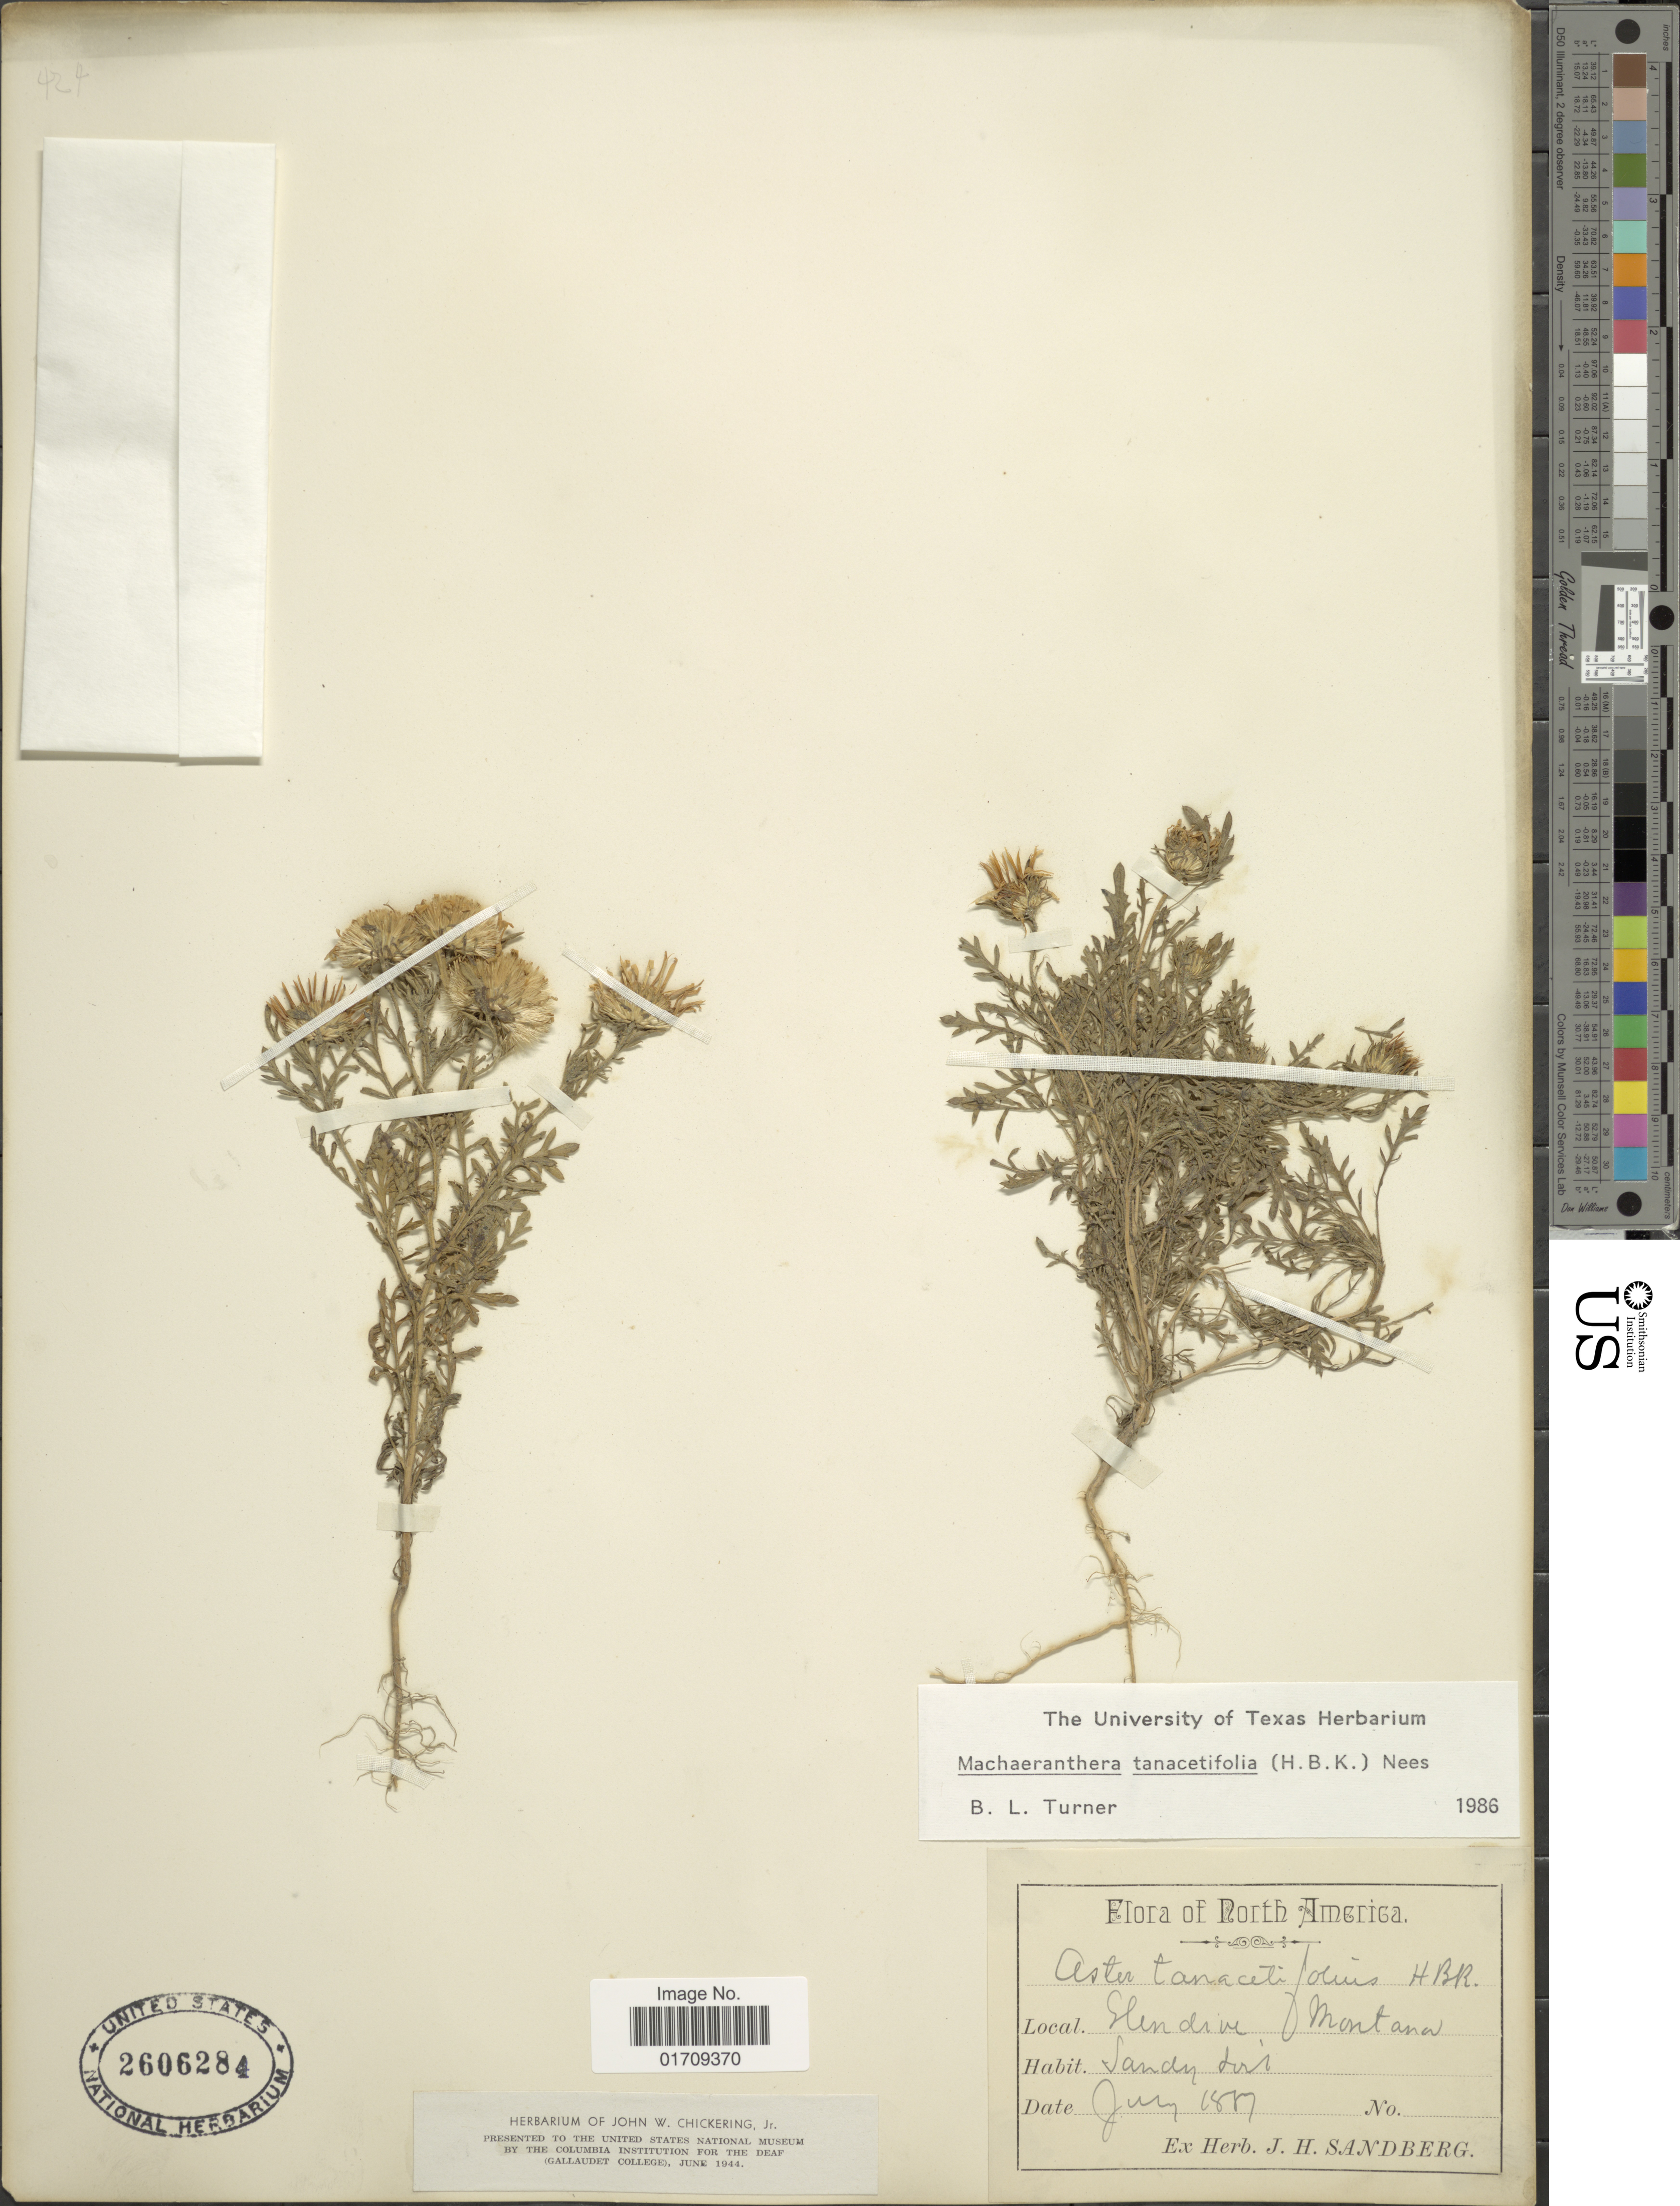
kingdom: Plantae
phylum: Tracheophyta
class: Magnoliopsida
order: Asterales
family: Asteraceae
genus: Machaeranthera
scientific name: Machaeranthera tanacetifolia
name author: (Kunth) Nees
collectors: ex. herb. J. H. Sandberg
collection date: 1887-07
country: United States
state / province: Montana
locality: North America, Glendive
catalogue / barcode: US 2606284